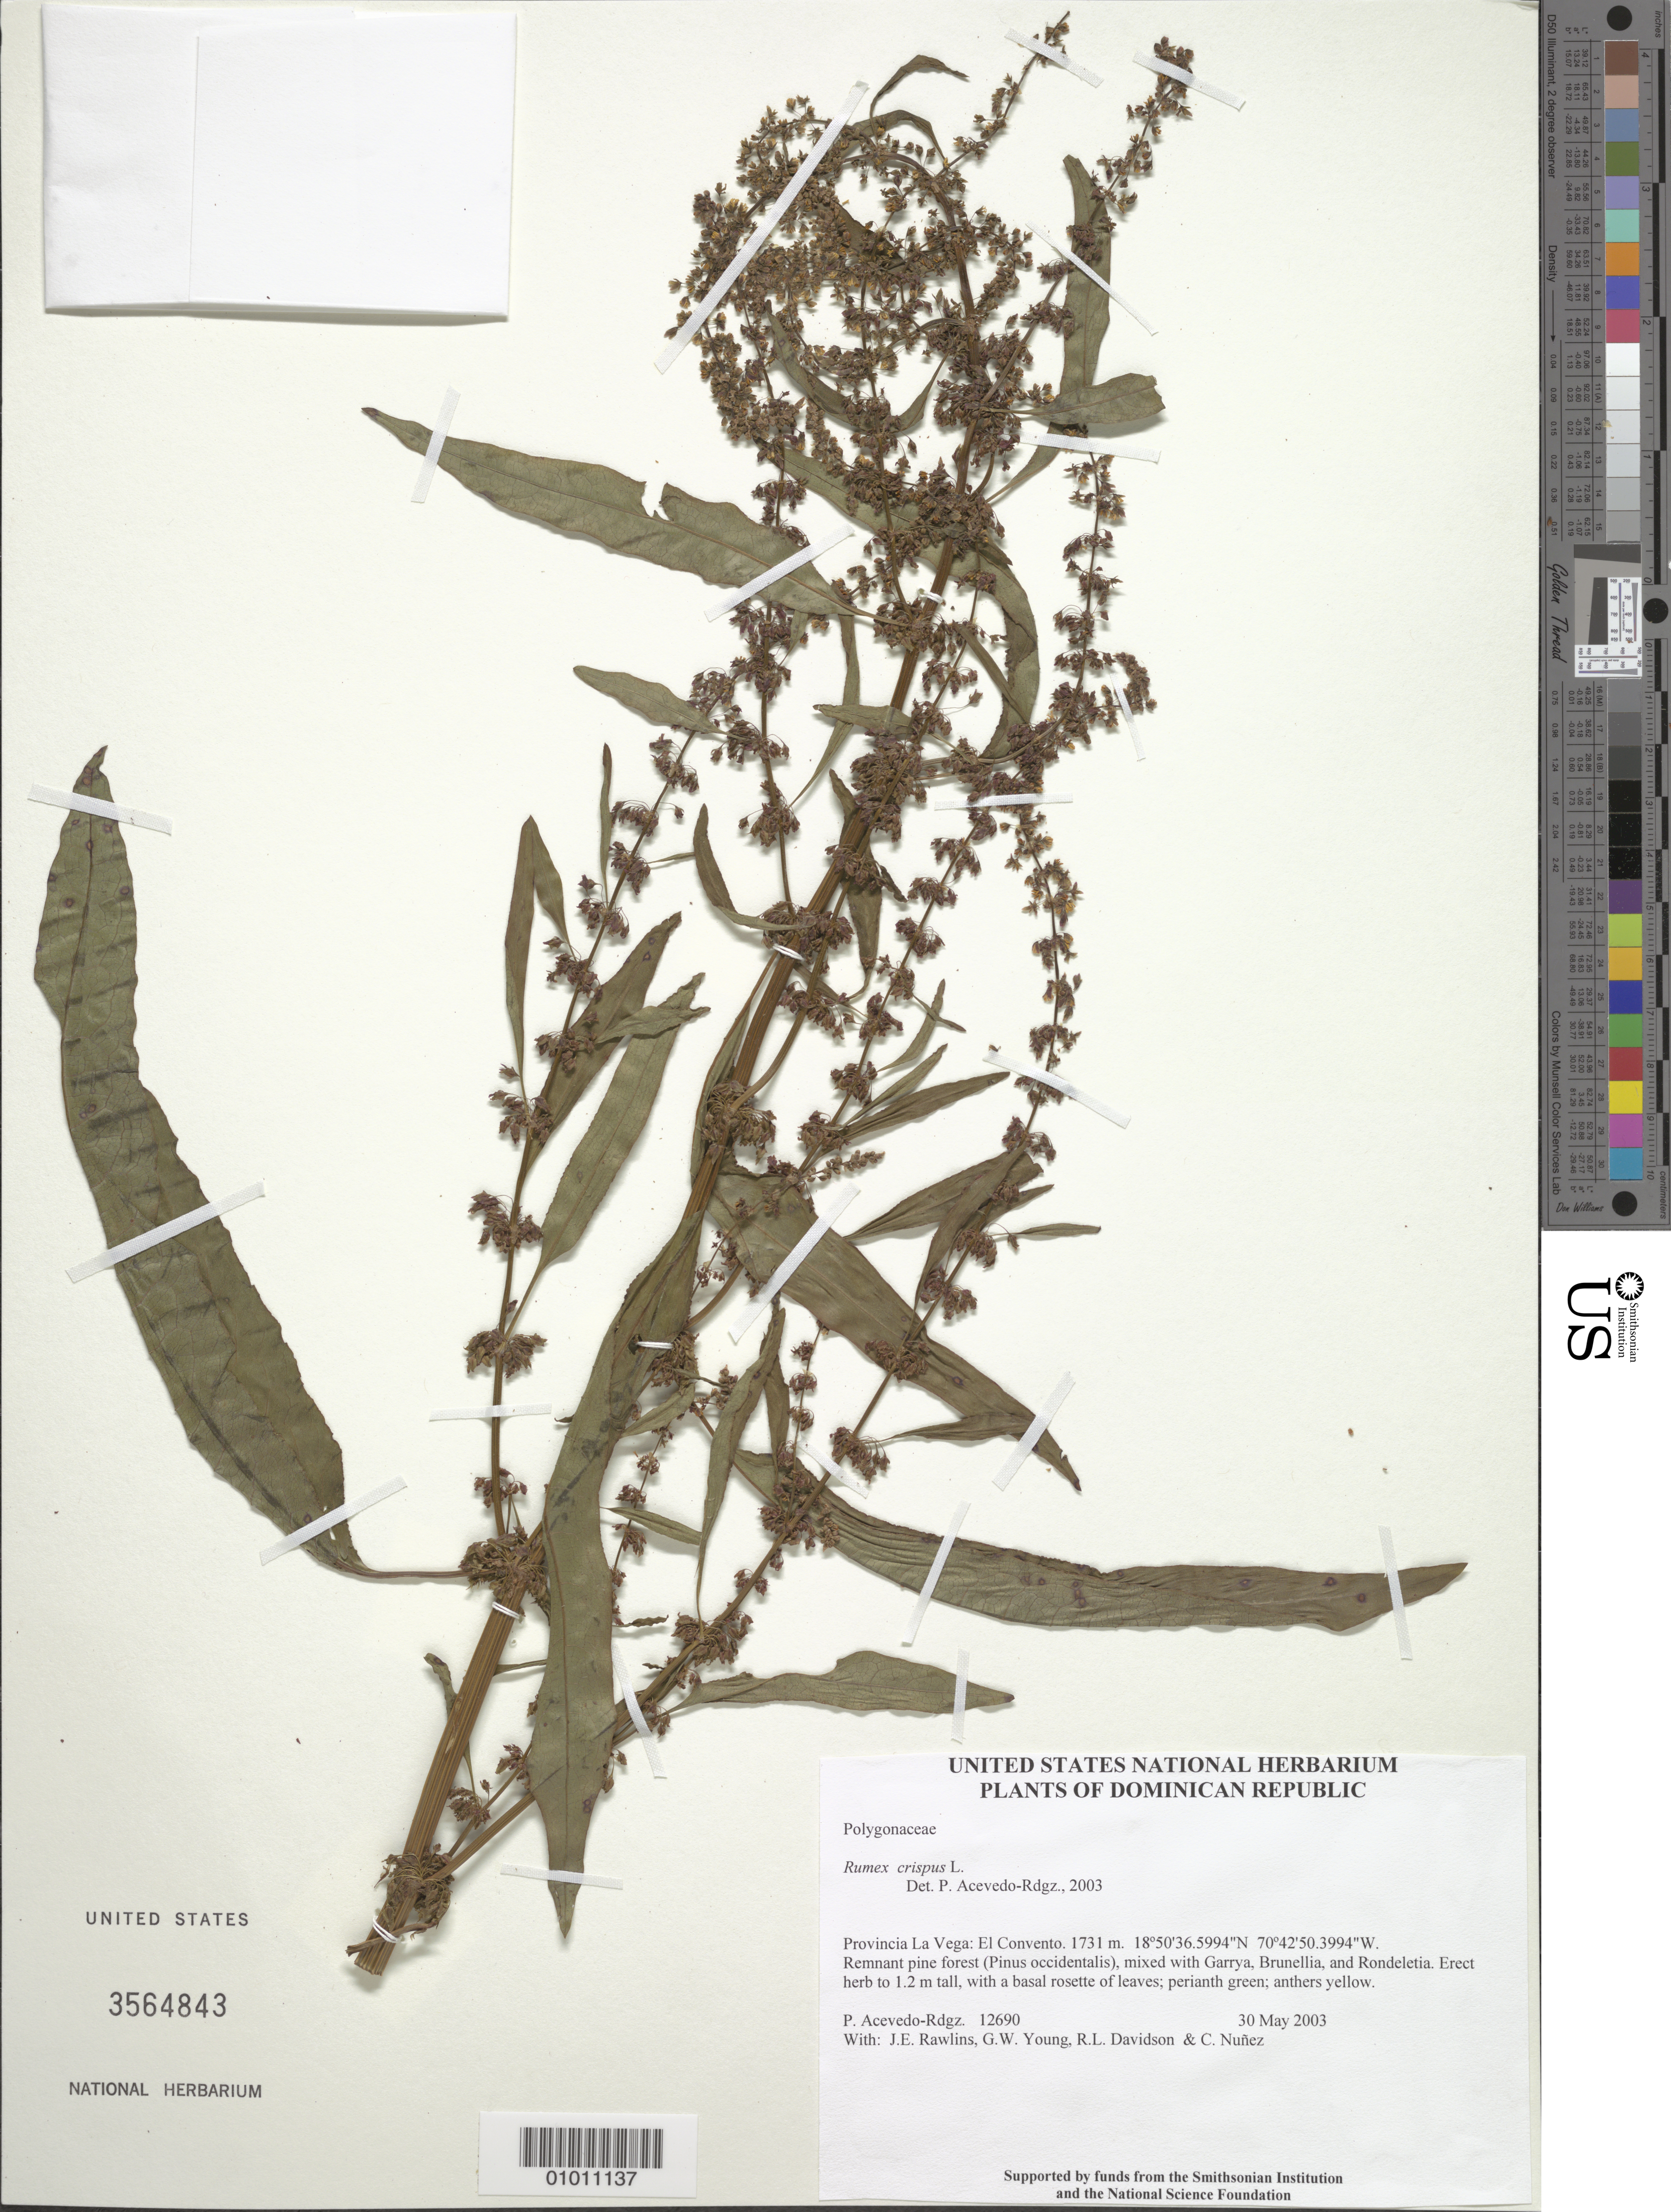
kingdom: Plantae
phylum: Tracheophyta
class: Magnoliopsida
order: Caryophyllales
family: Polygonaceae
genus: Rumex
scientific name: Rumex crispus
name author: L.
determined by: Acevedo-Rodríguez, P., (BOT), Smithsonian Institution - National Museum of Natural History (UNITED STATES)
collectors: P. Acevedo-Rodr., J. Rawlins, G. Young, R. Davidson & C. Nunez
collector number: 12690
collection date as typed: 30 May 2003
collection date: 2003-05-30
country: Dominican Republic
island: Hispaniola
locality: Provincia La Vega: El Convento.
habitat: Remnant pine forest (Pinus occidentalis), mixed with Garrya, Brunellia, and Rondeletia.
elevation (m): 1731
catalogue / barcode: US 3564843